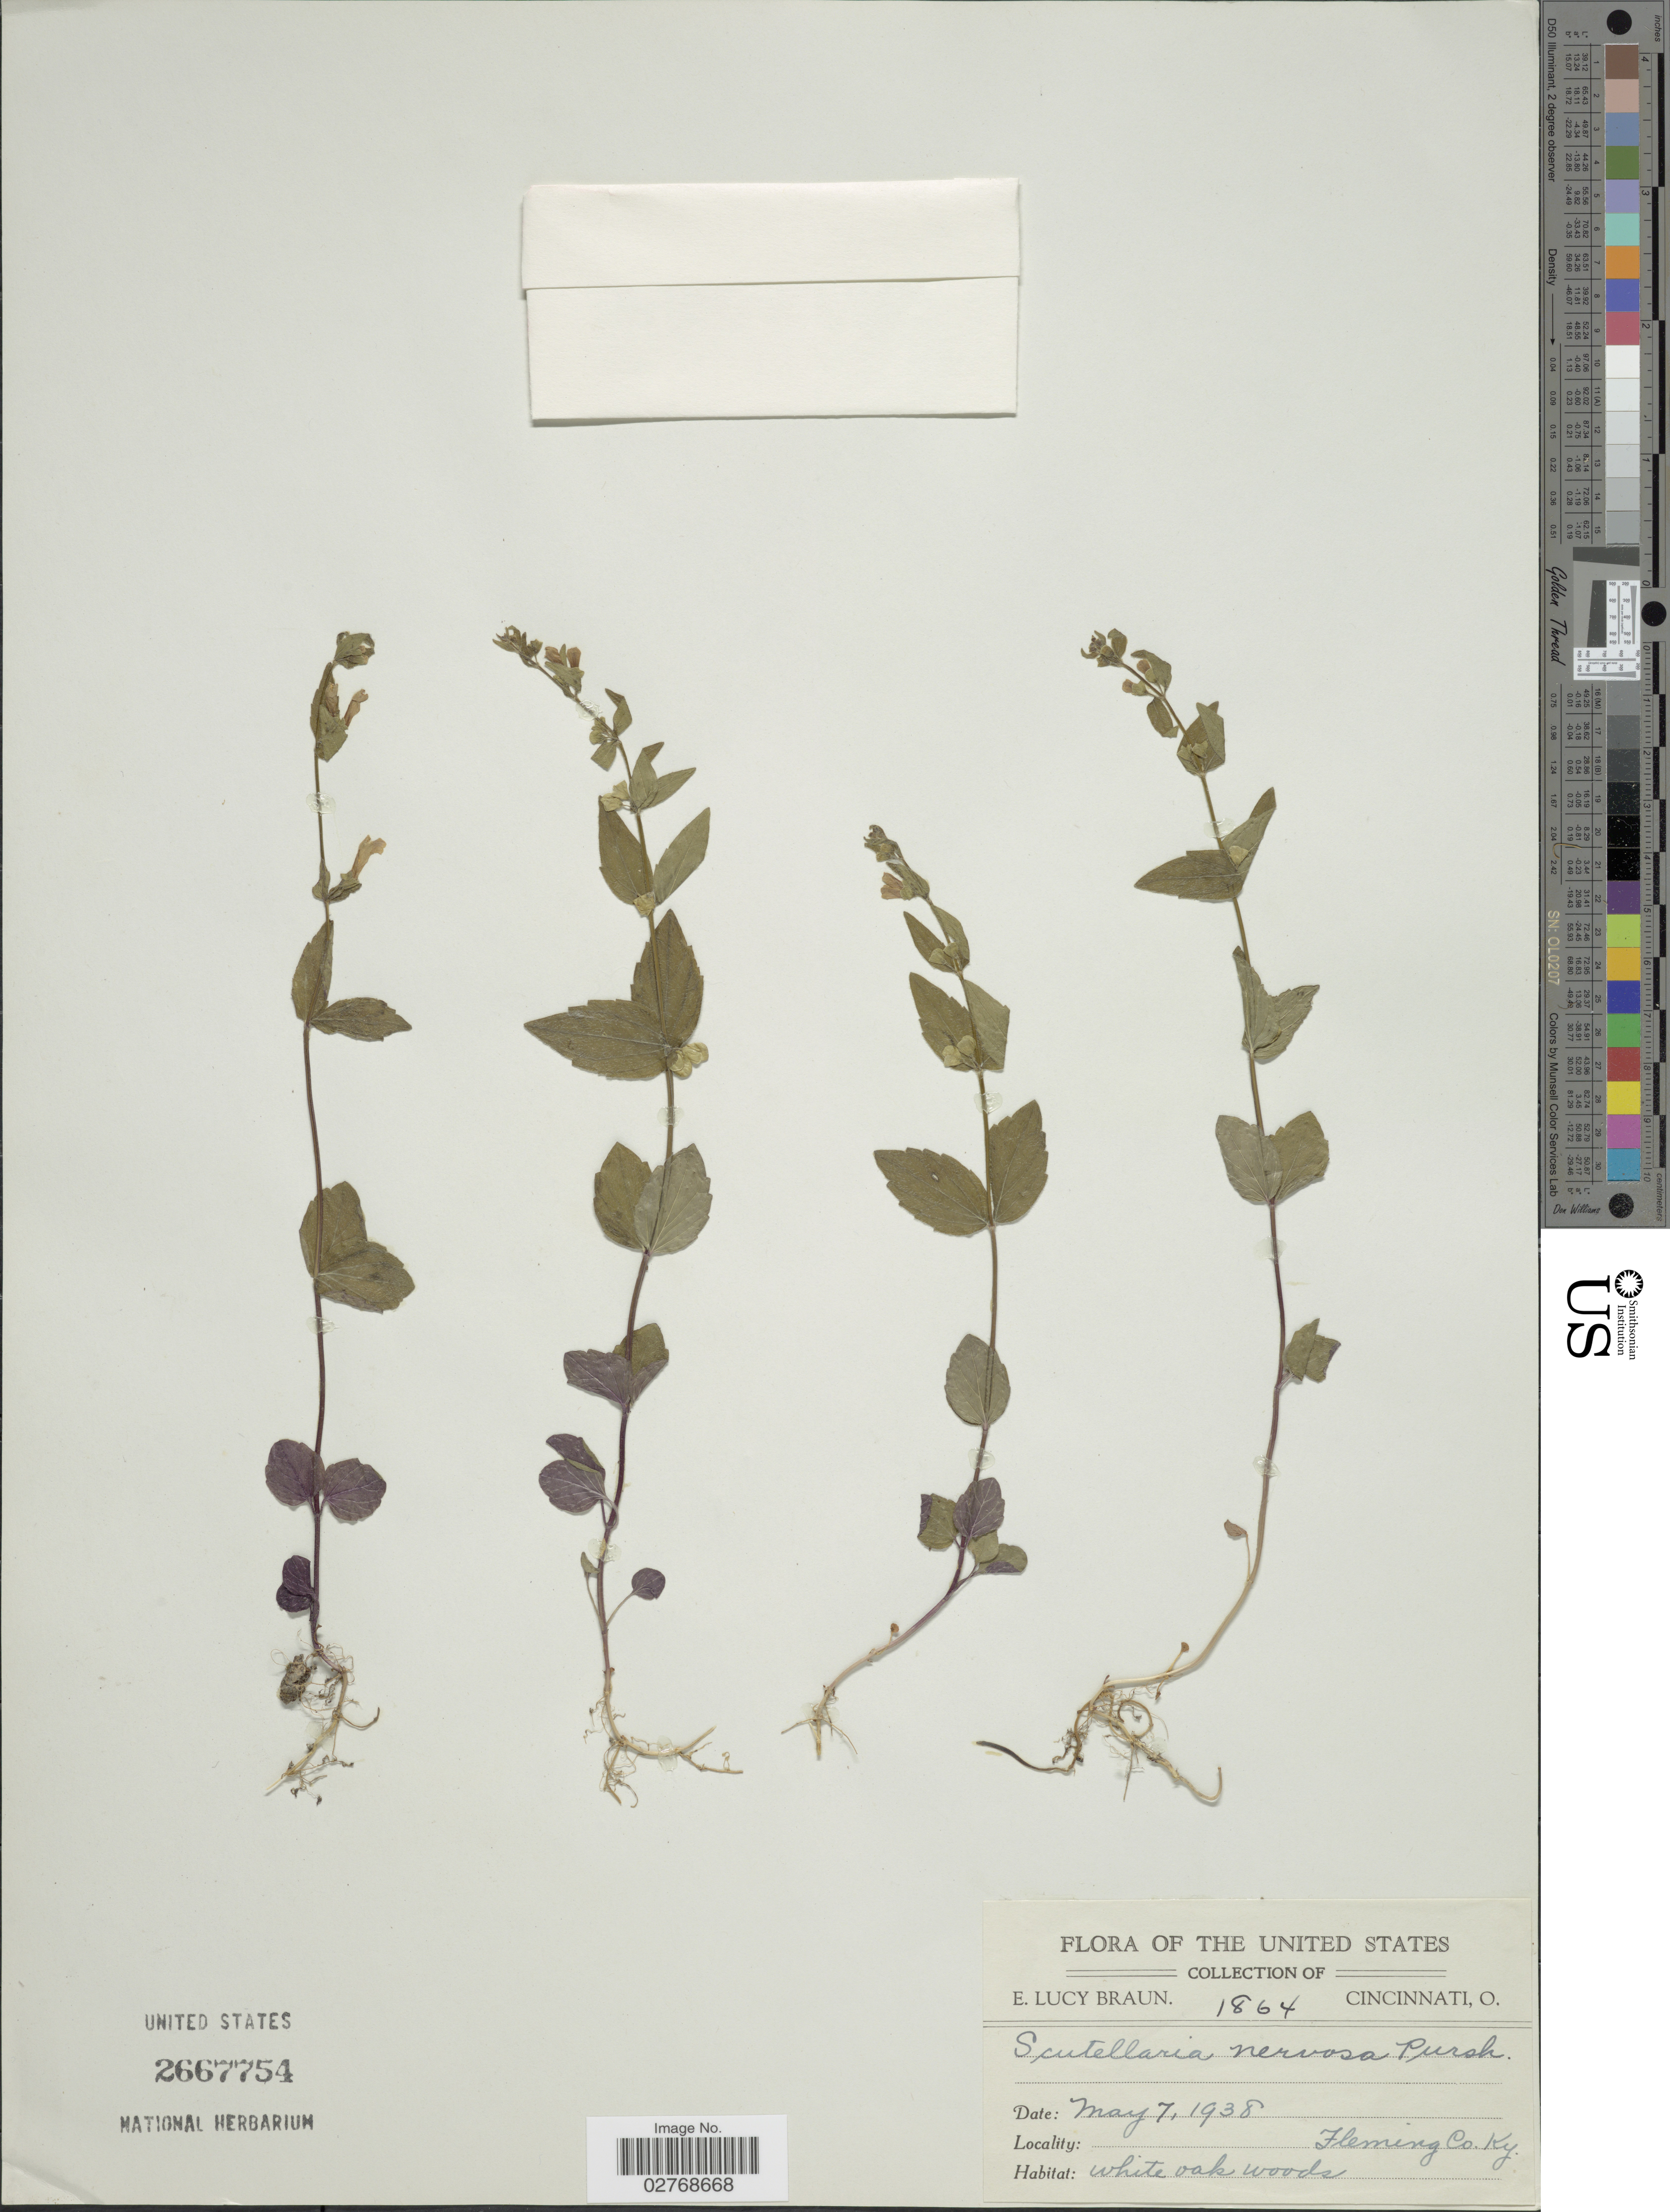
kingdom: Plantae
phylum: Tracheophyta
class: Magnoliopsida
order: Lamiales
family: Lamiaceae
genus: Scutellaria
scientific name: Scutellaria nervosa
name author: Pursh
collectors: E. L. Braun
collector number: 1864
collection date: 1938-05-07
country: United States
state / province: Kentucky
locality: Fleming Co.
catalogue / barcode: US 2667754